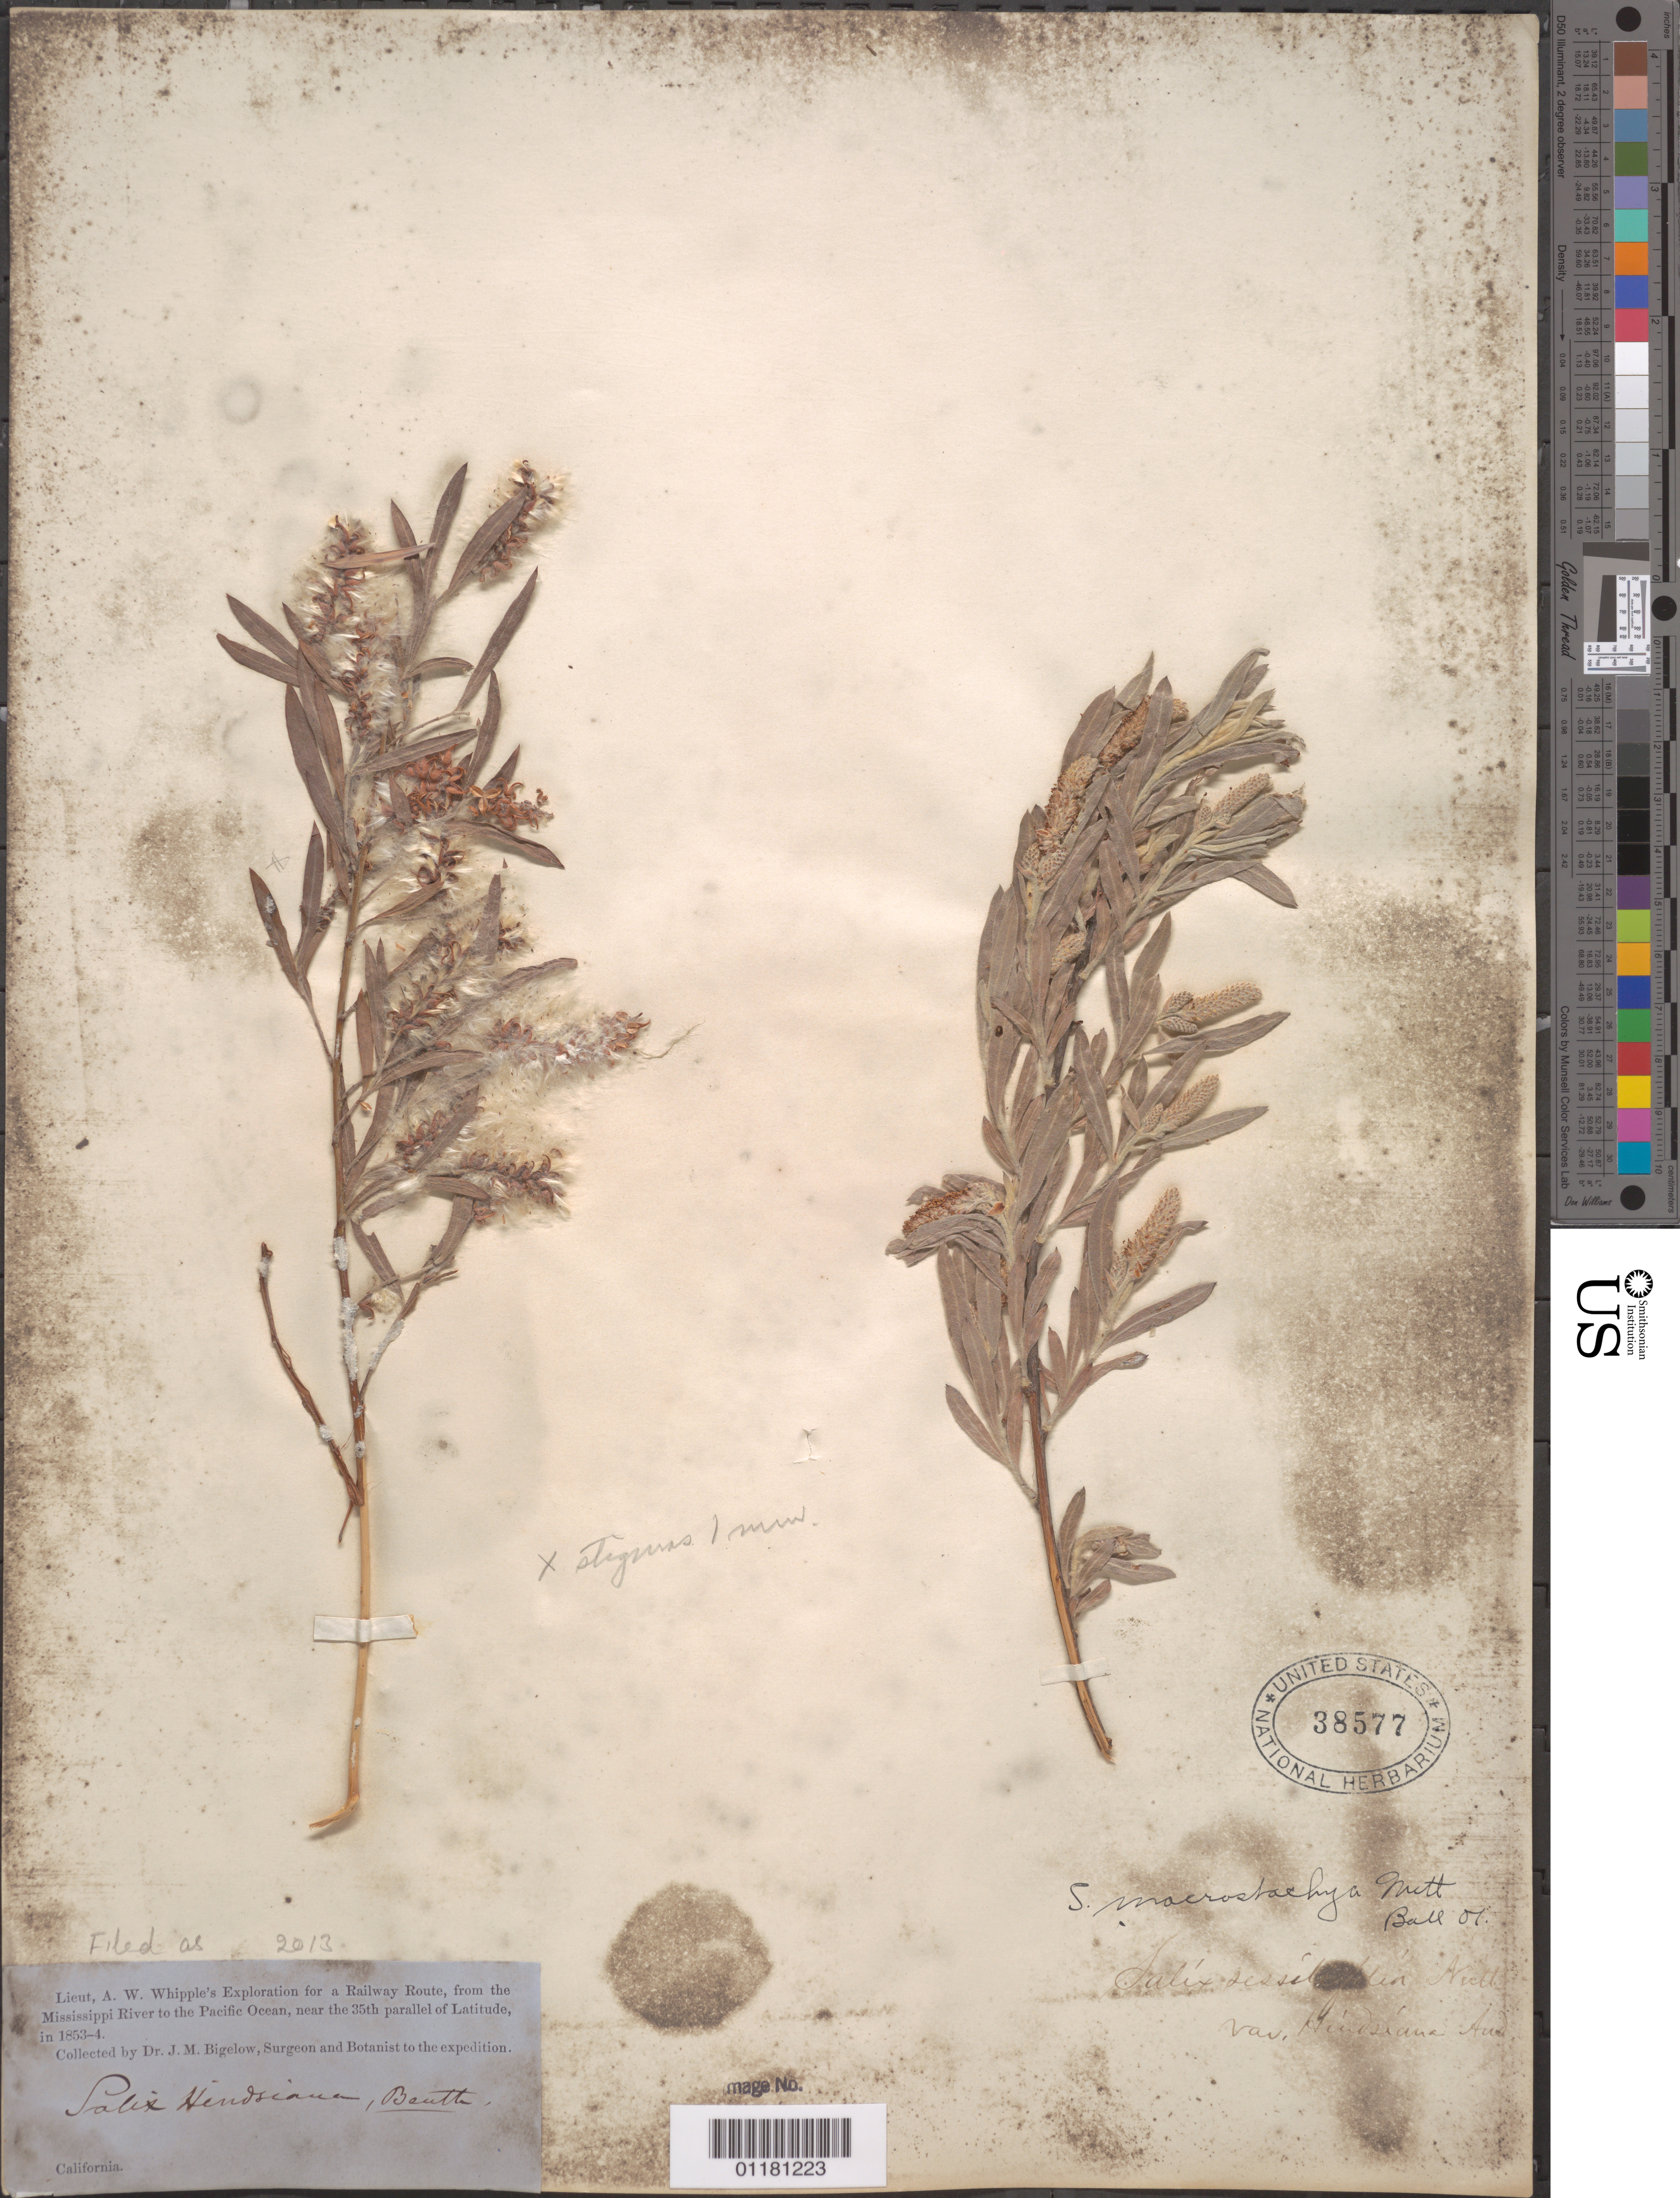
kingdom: Plantae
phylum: Tracheophyta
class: Magnoliopsida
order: Malpighiales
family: Salicaceae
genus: Salix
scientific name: Salix hindsiana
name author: Benth.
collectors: J. M. Bigelow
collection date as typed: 1853 to -- --- 1854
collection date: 1853/1854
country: United States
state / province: California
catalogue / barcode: US 38577